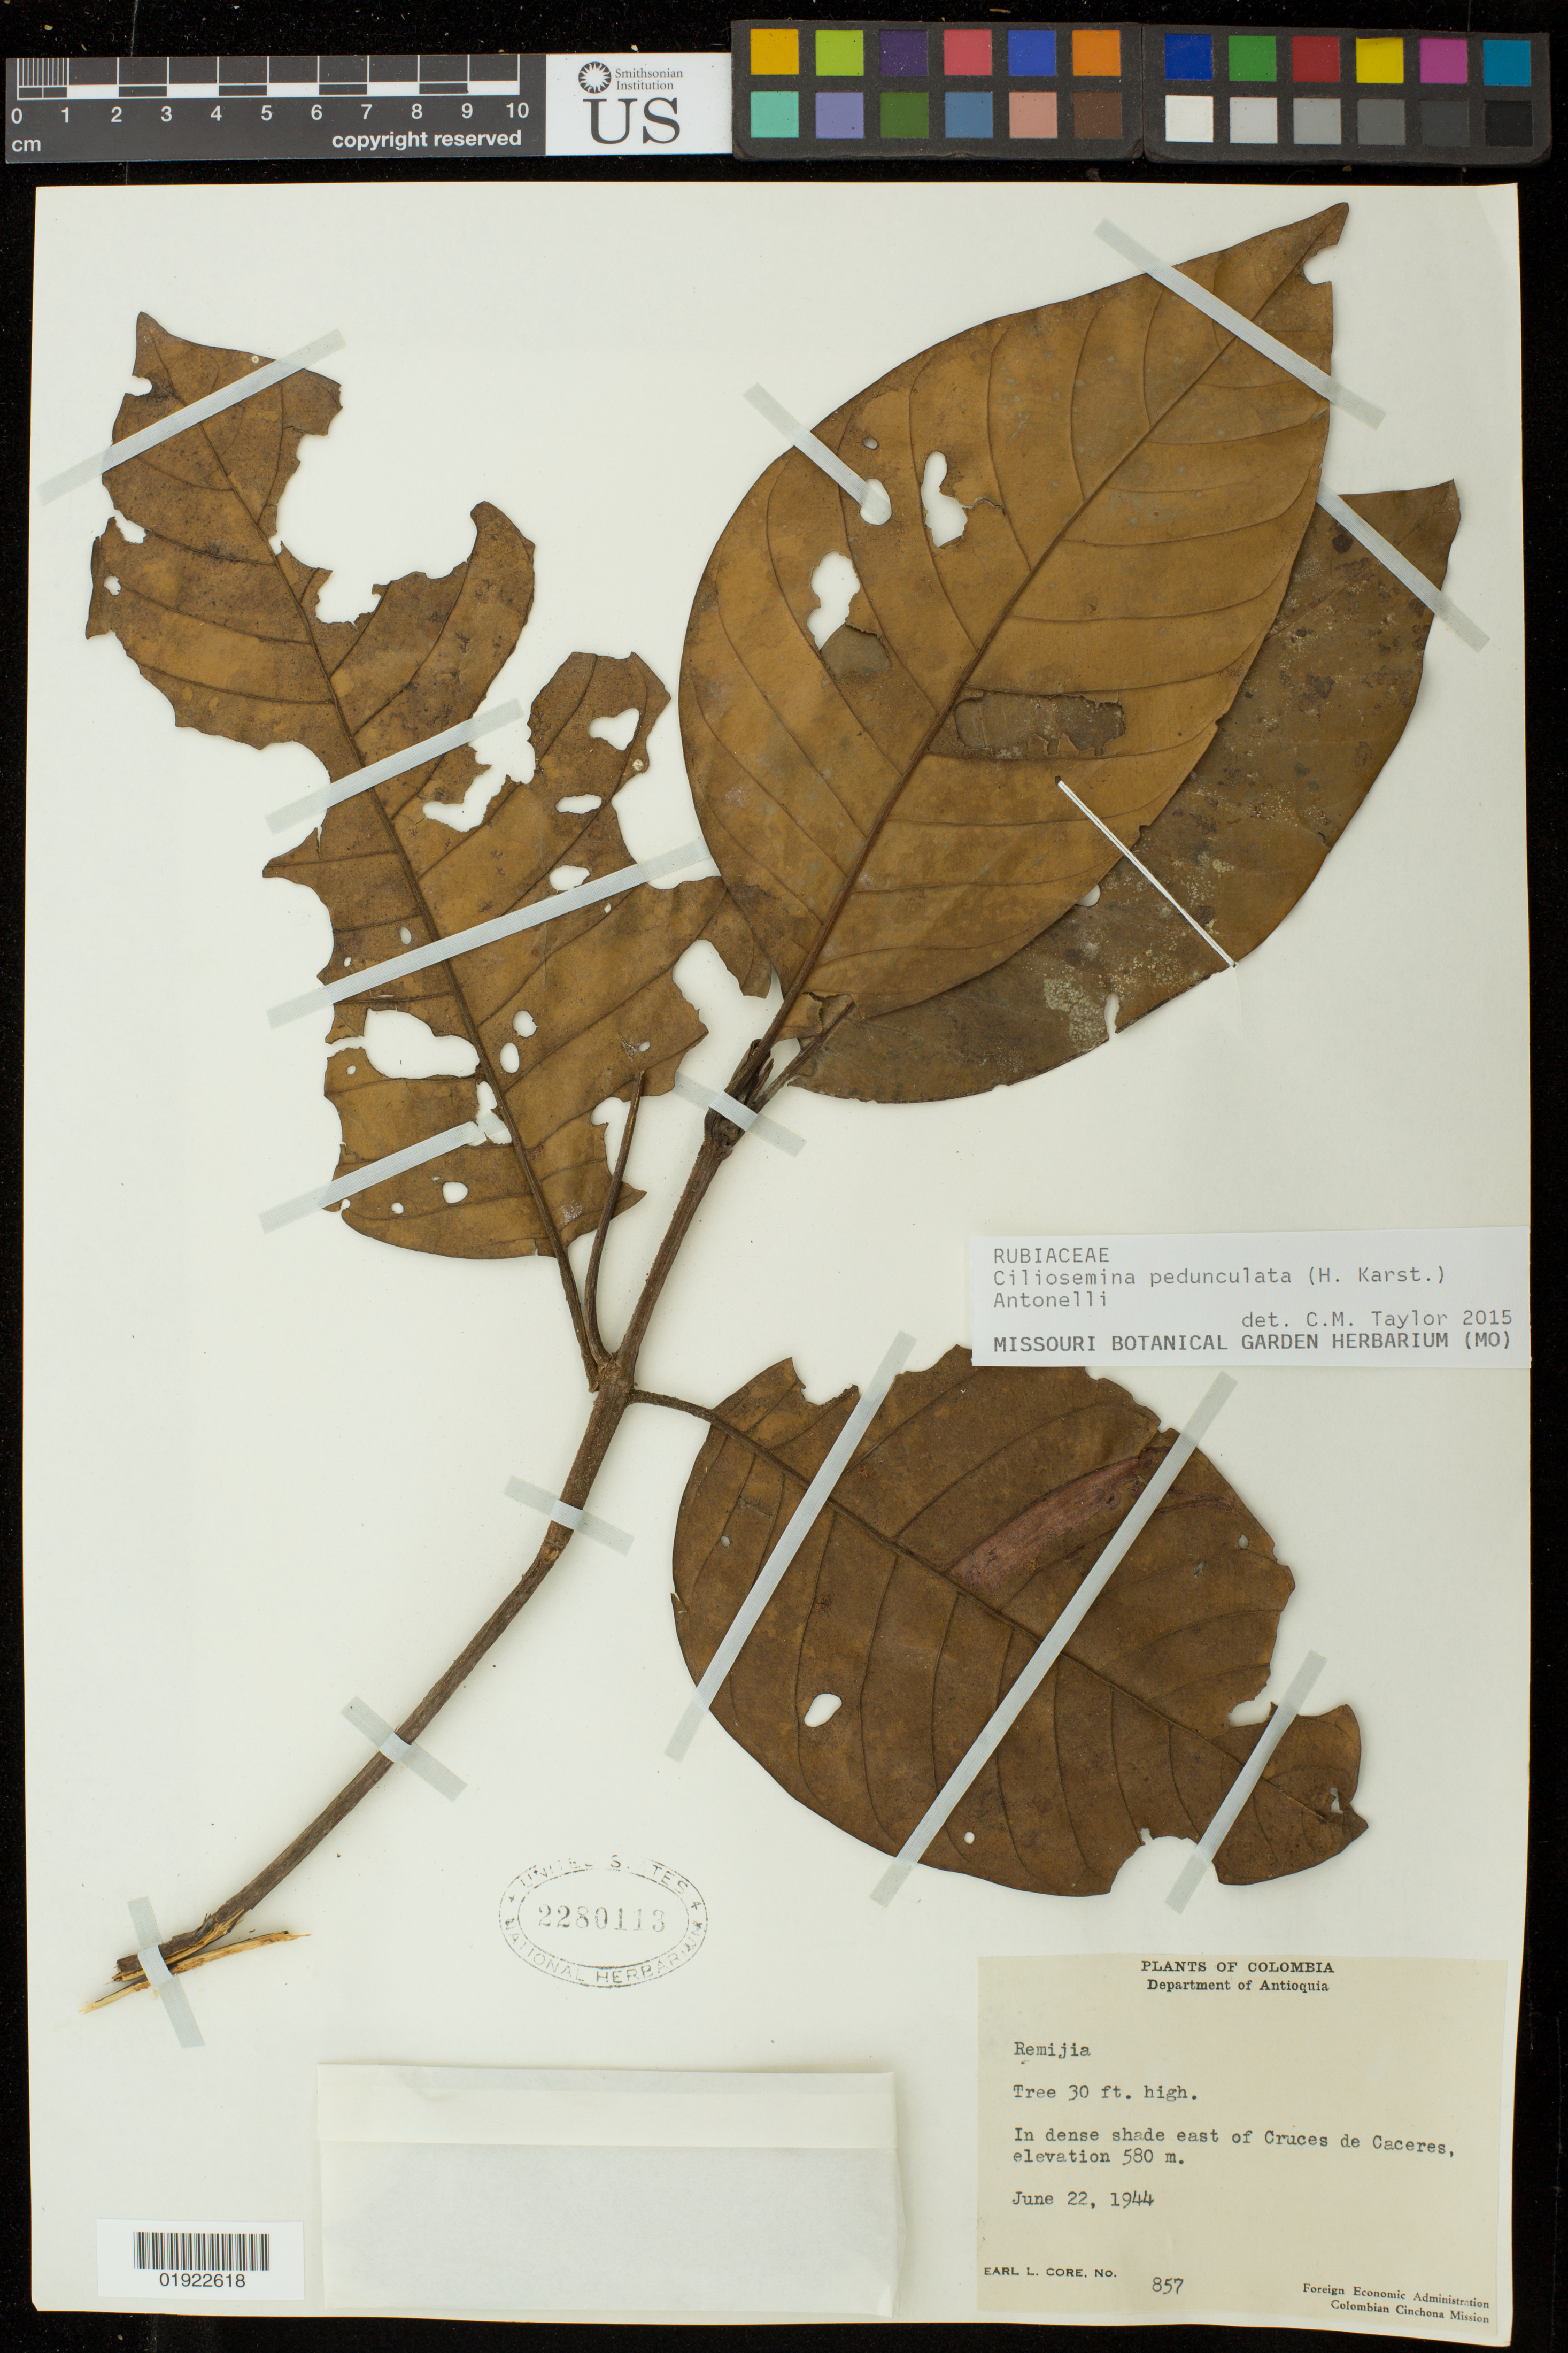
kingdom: Plantae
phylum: Tracheophyta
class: Magnoliopsida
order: Gentianales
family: Rubiaceae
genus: Ciliosemina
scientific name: Ciliosemina pedunculata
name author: (H. Karst.) Antonelli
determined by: Taylor, Charlotte M.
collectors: E. L. Core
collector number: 857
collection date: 1944-06-22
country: Colombia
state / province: Antioquia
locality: East of Cruces de Caceres.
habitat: In dense shade.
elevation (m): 580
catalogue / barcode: US 2280113